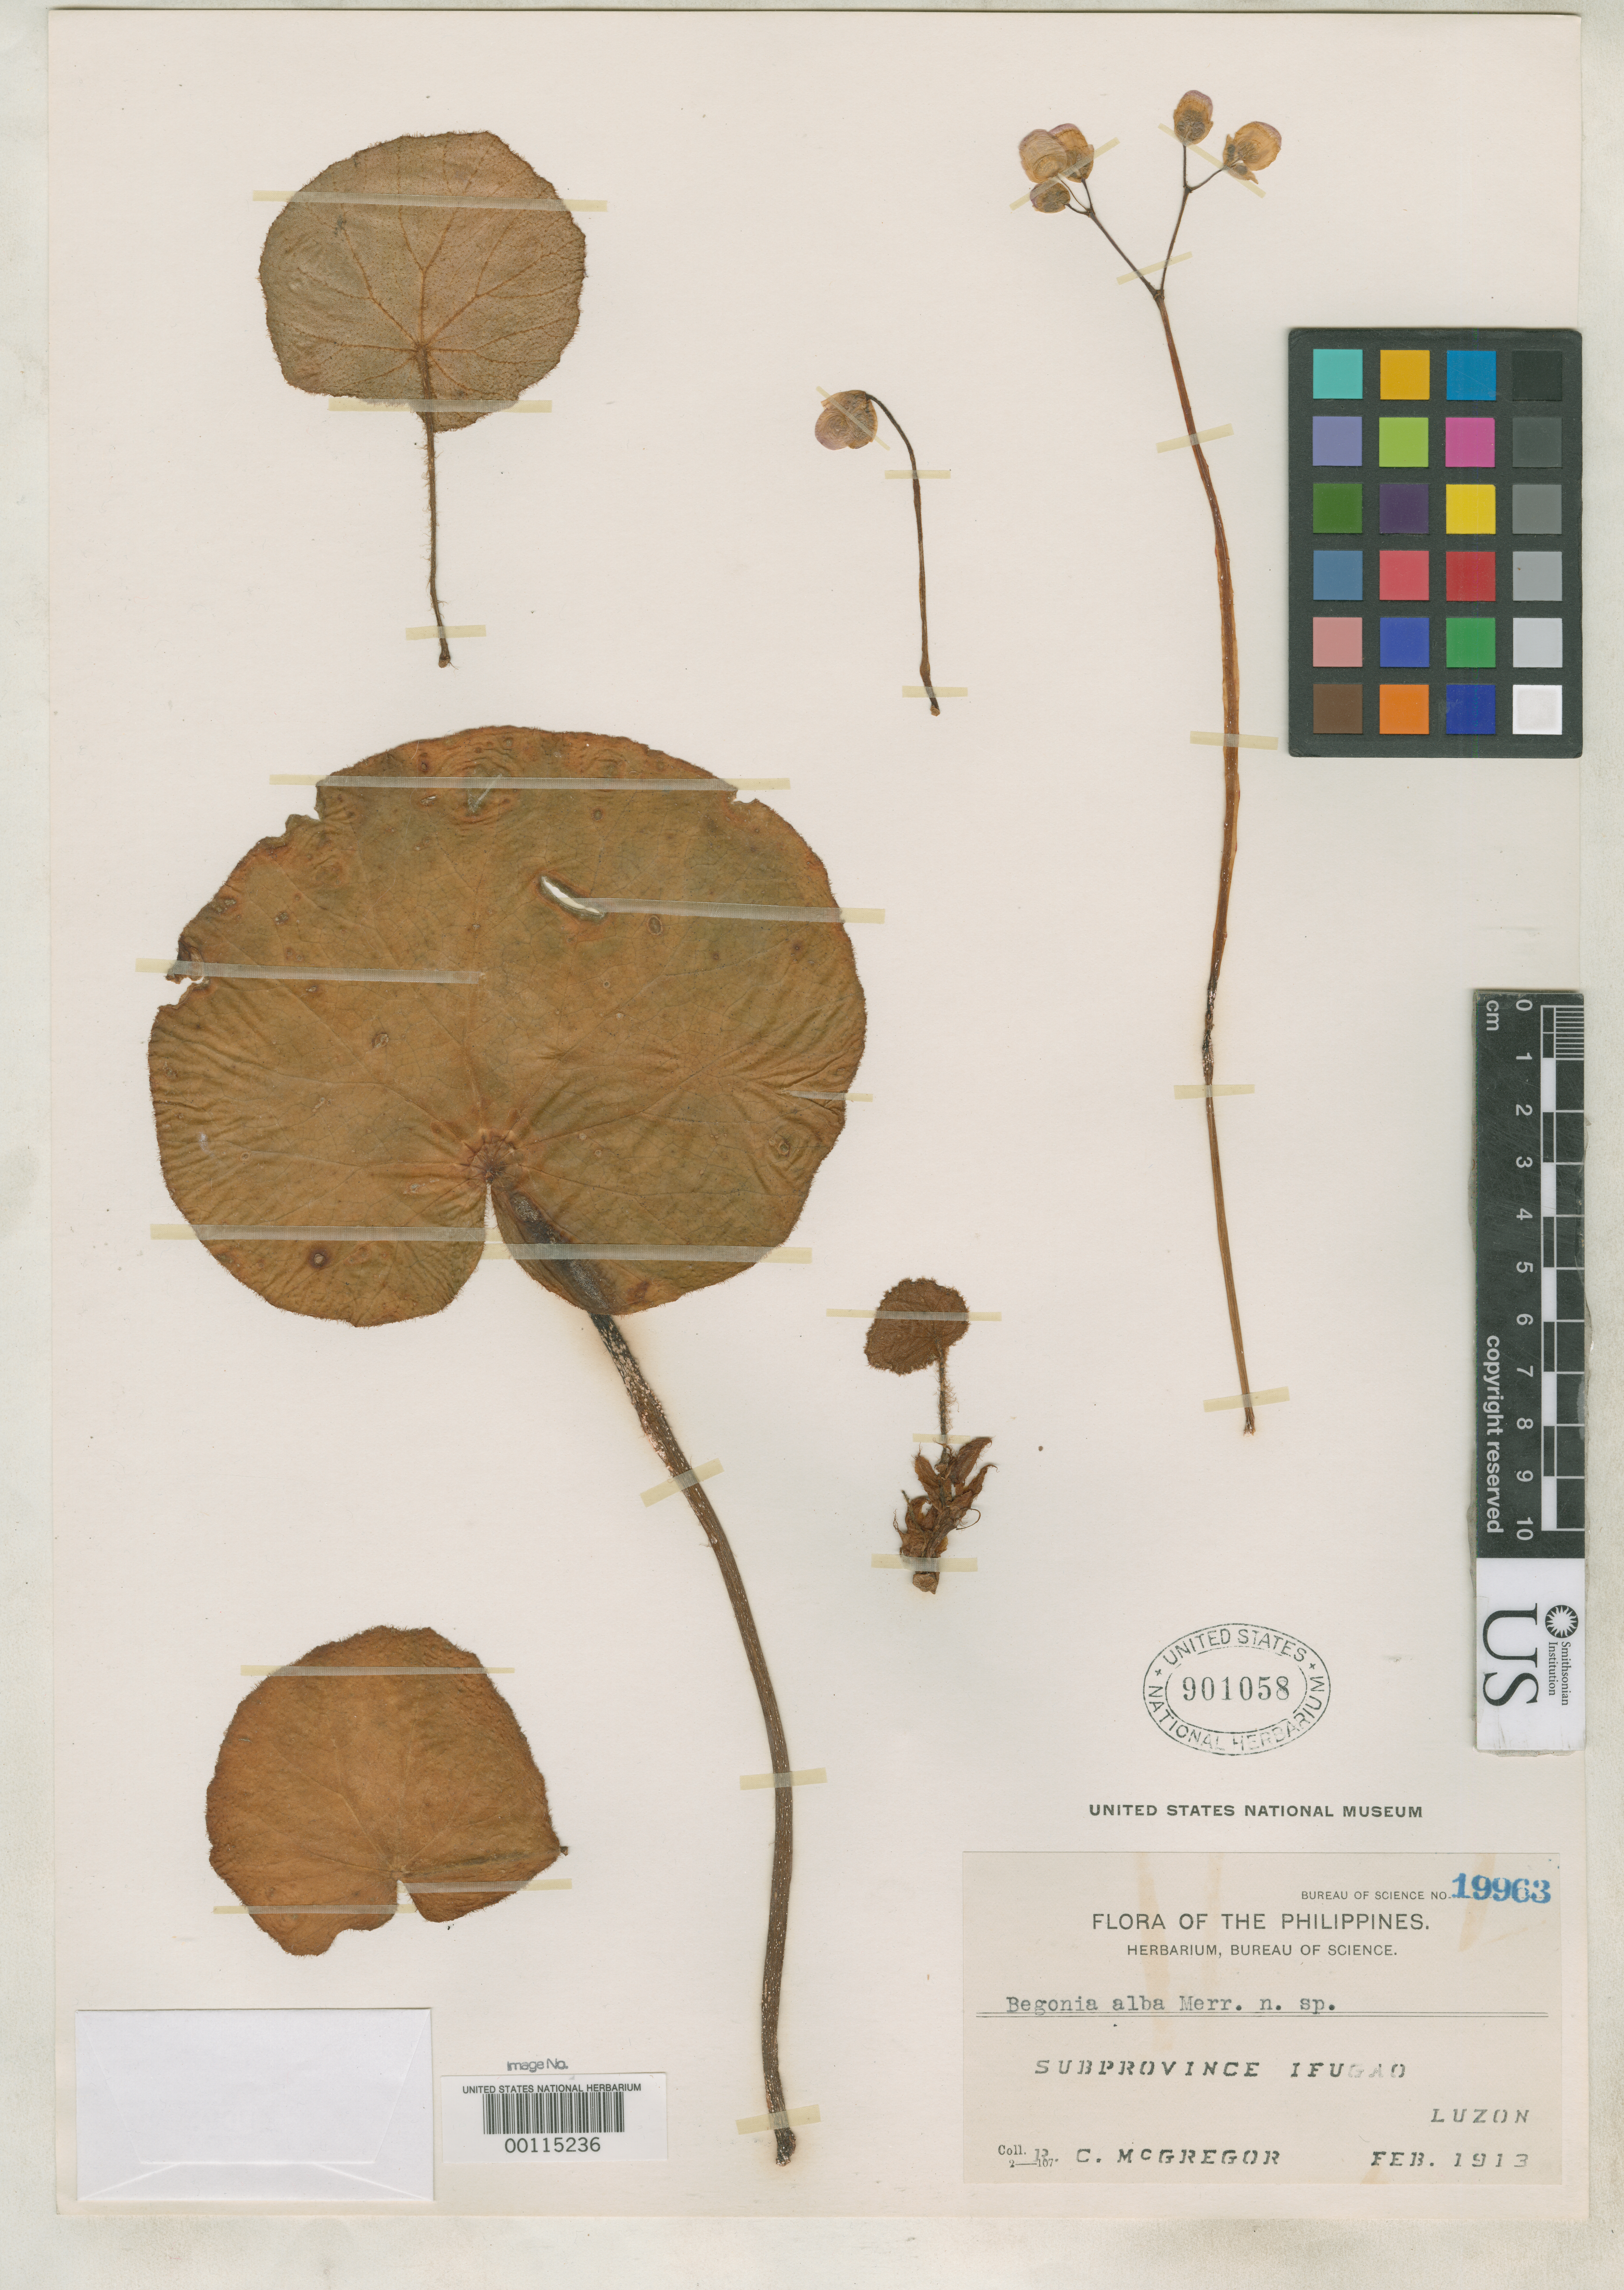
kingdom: Plantae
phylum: Tracheophyta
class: Magnoliopsida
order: Cucurbitales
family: Begoniaceae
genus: Begonia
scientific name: Begonia alba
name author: Merr.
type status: Isotype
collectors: R. C. McGregor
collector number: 19963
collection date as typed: Feb 1913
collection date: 1913-02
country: Philippines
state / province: Cordillera (Administrative Region)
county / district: Ifugao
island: Luzon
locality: Mt. Polis.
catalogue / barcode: US 901058